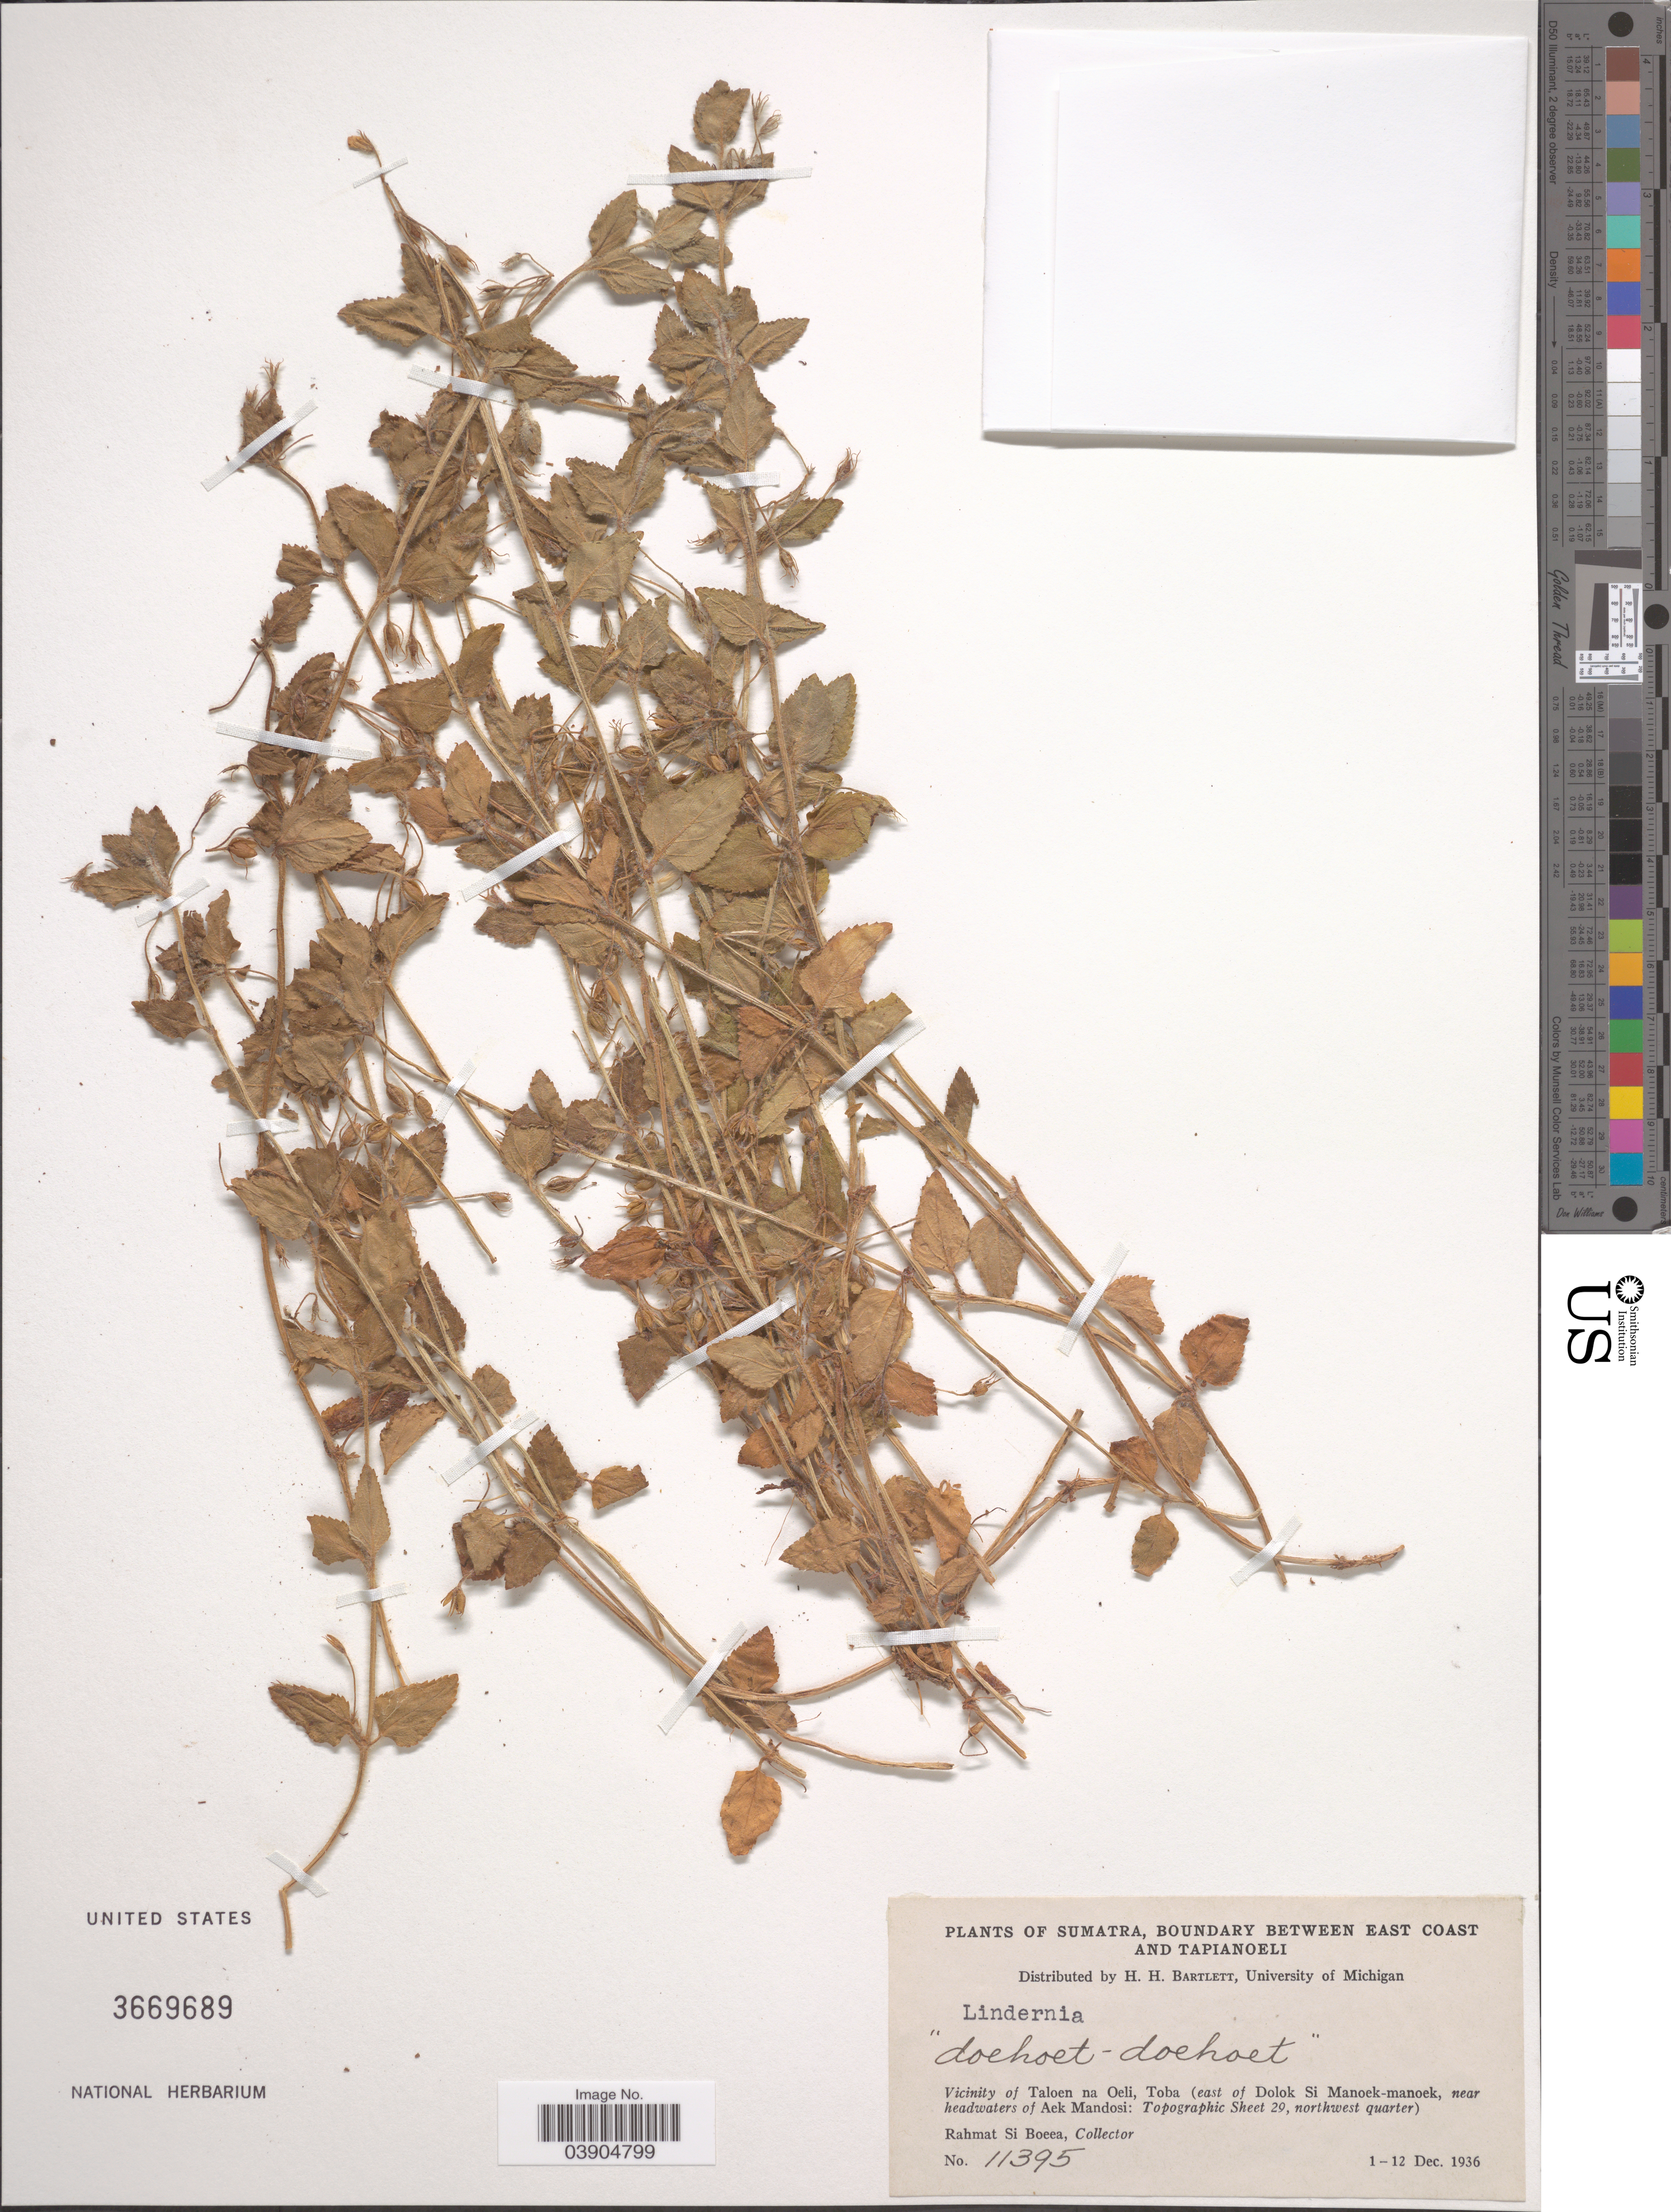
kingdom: Plantae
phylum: Tracheophyta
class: Magnoliopsida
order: Lamiales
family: Linderniaceae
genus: Lindernia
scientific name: Lindernia sp.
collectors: Rahmat Si Boeea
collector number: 11395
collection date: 1936-12-01/1936-12-12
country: Indonesia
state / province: Sumatra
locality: Boundary between East Coast and Tapianoeli. Vicinity of Taloen na Oeli, Toba (east of Dolok Si Manoek-manoek, near headwaters of Aek Mandosi: Topographic Sheet 29, northwest quarter).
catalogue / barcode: US 3669689